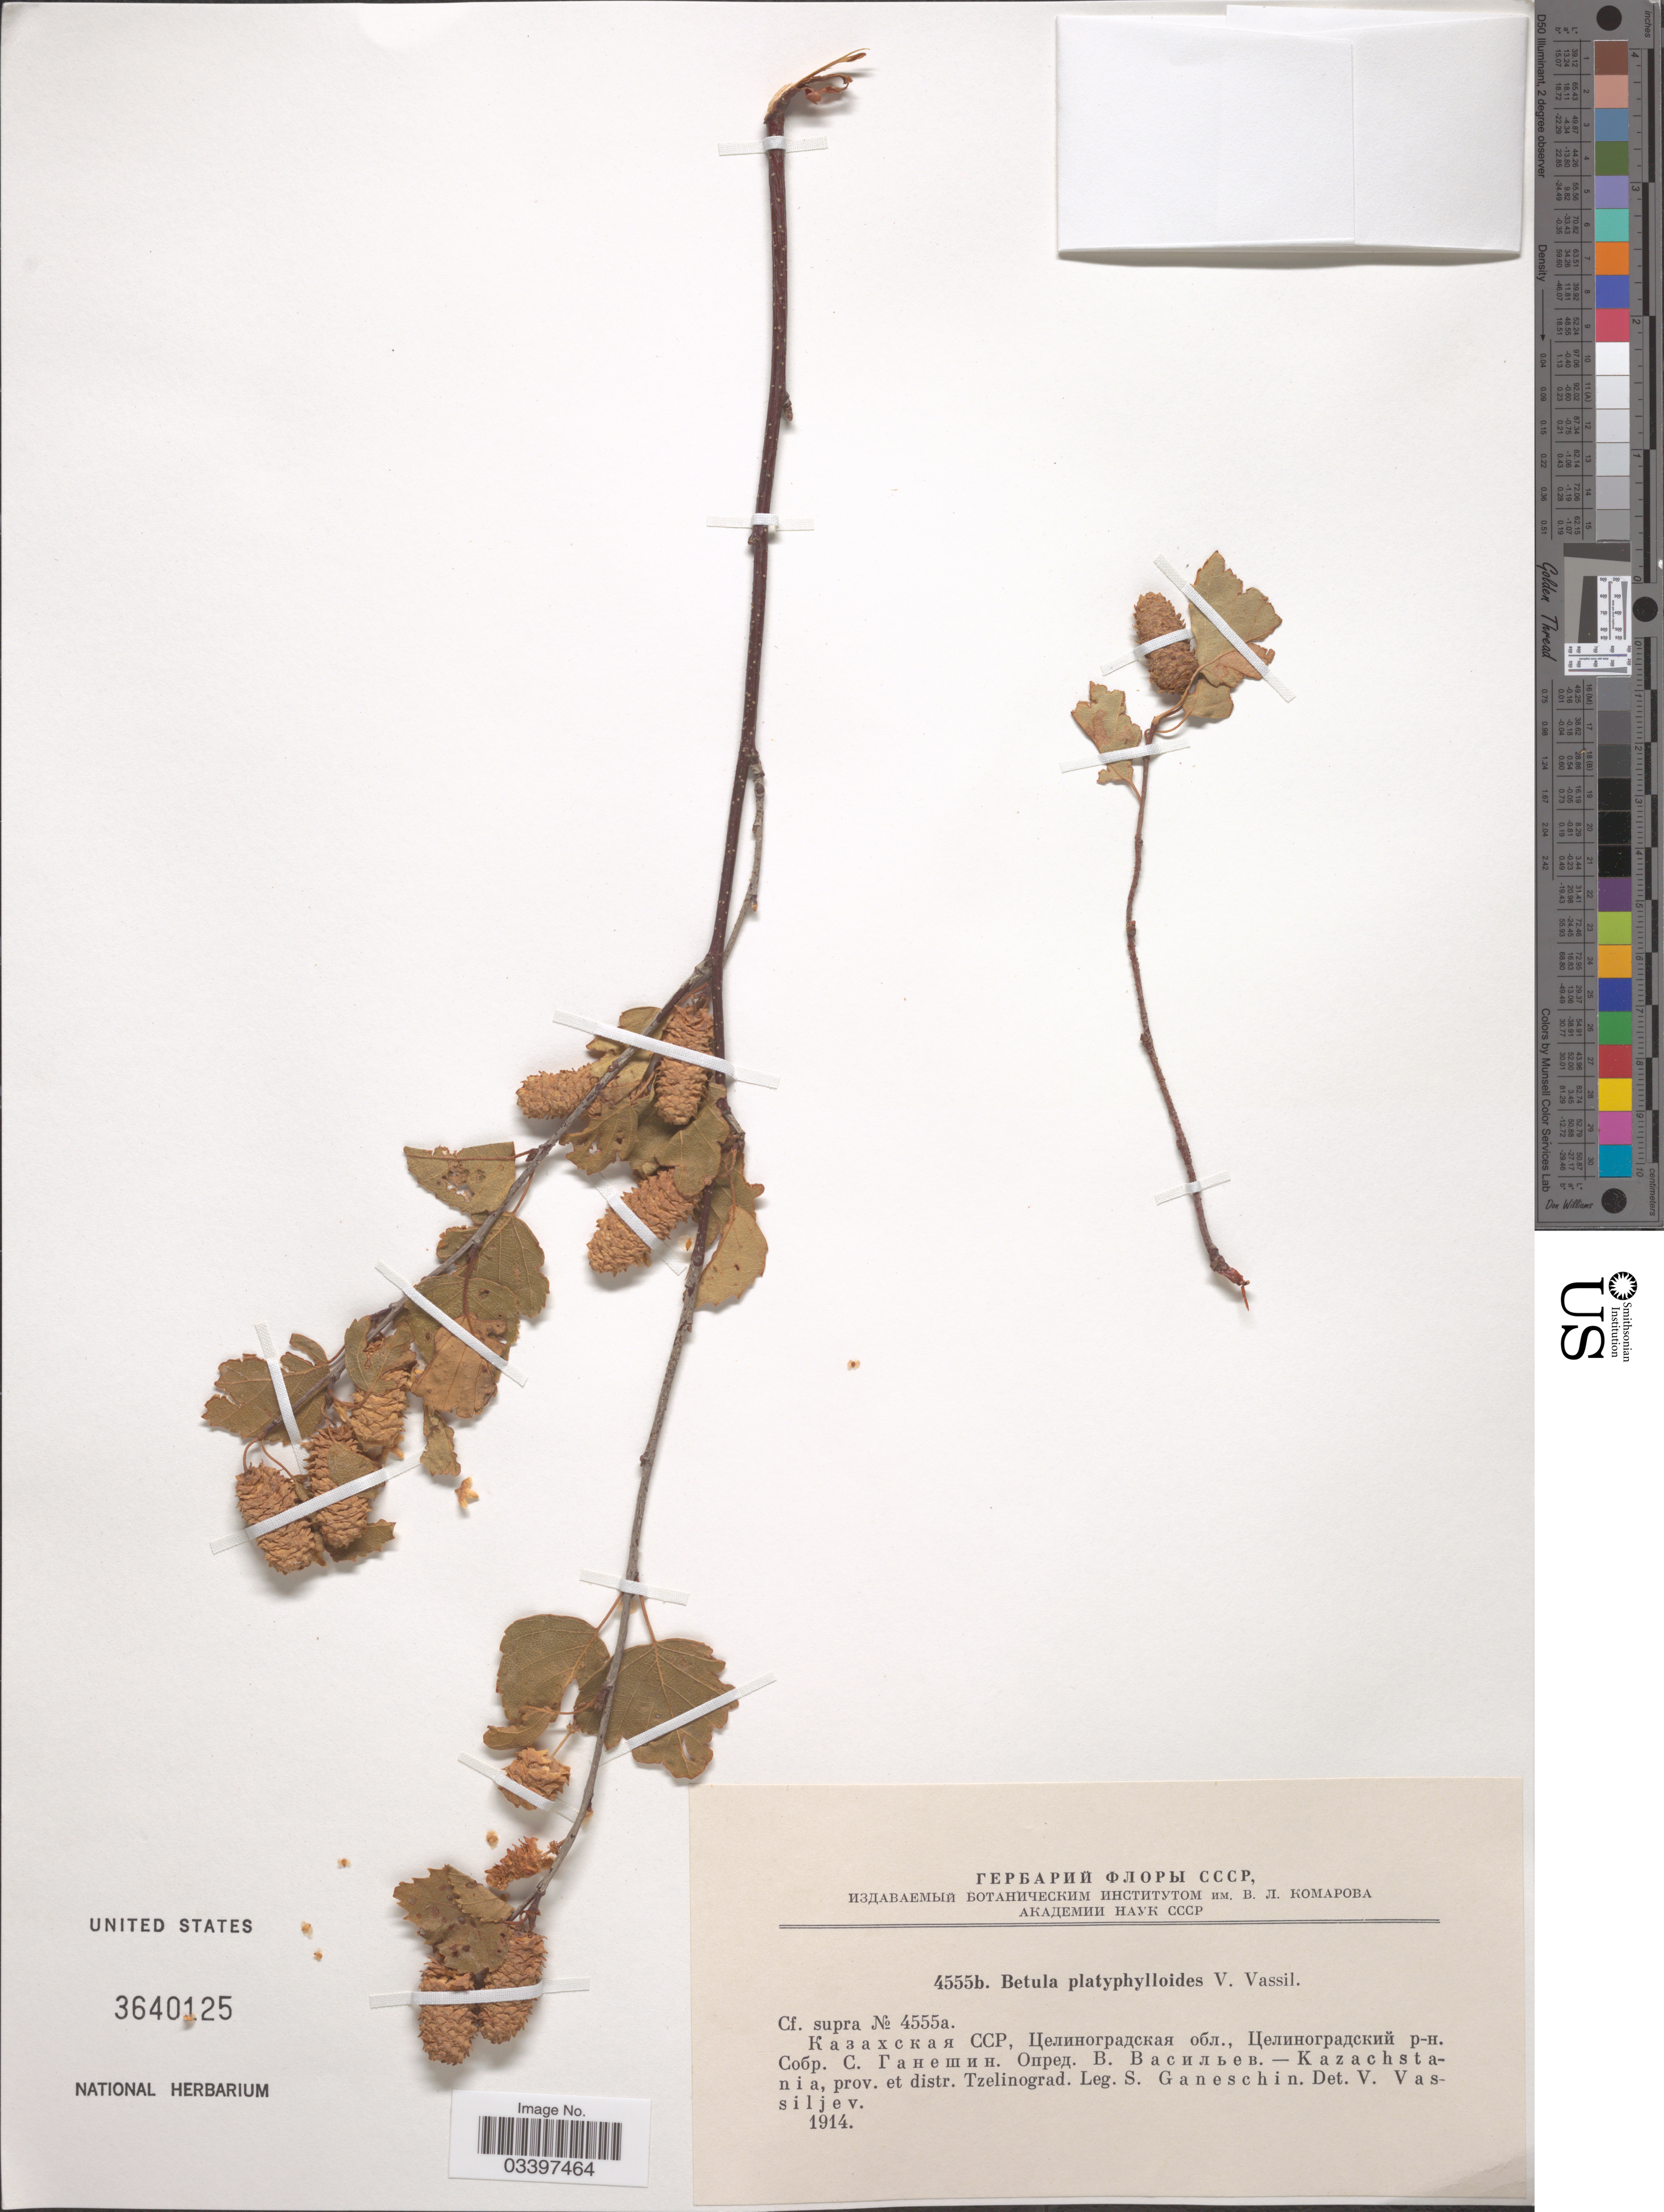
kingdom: Plantae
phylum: Tracheophyta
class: Magnoliopsida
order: Fagales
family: Betulaceae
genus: Betula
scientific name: Betula platyphylloides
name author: V.N. Vassil.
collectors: S. Ganeschin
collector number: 4555b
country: Kazakhstan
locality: Kazachstania, prov. et distr. Tzelinograd.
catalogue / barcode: US 3640125